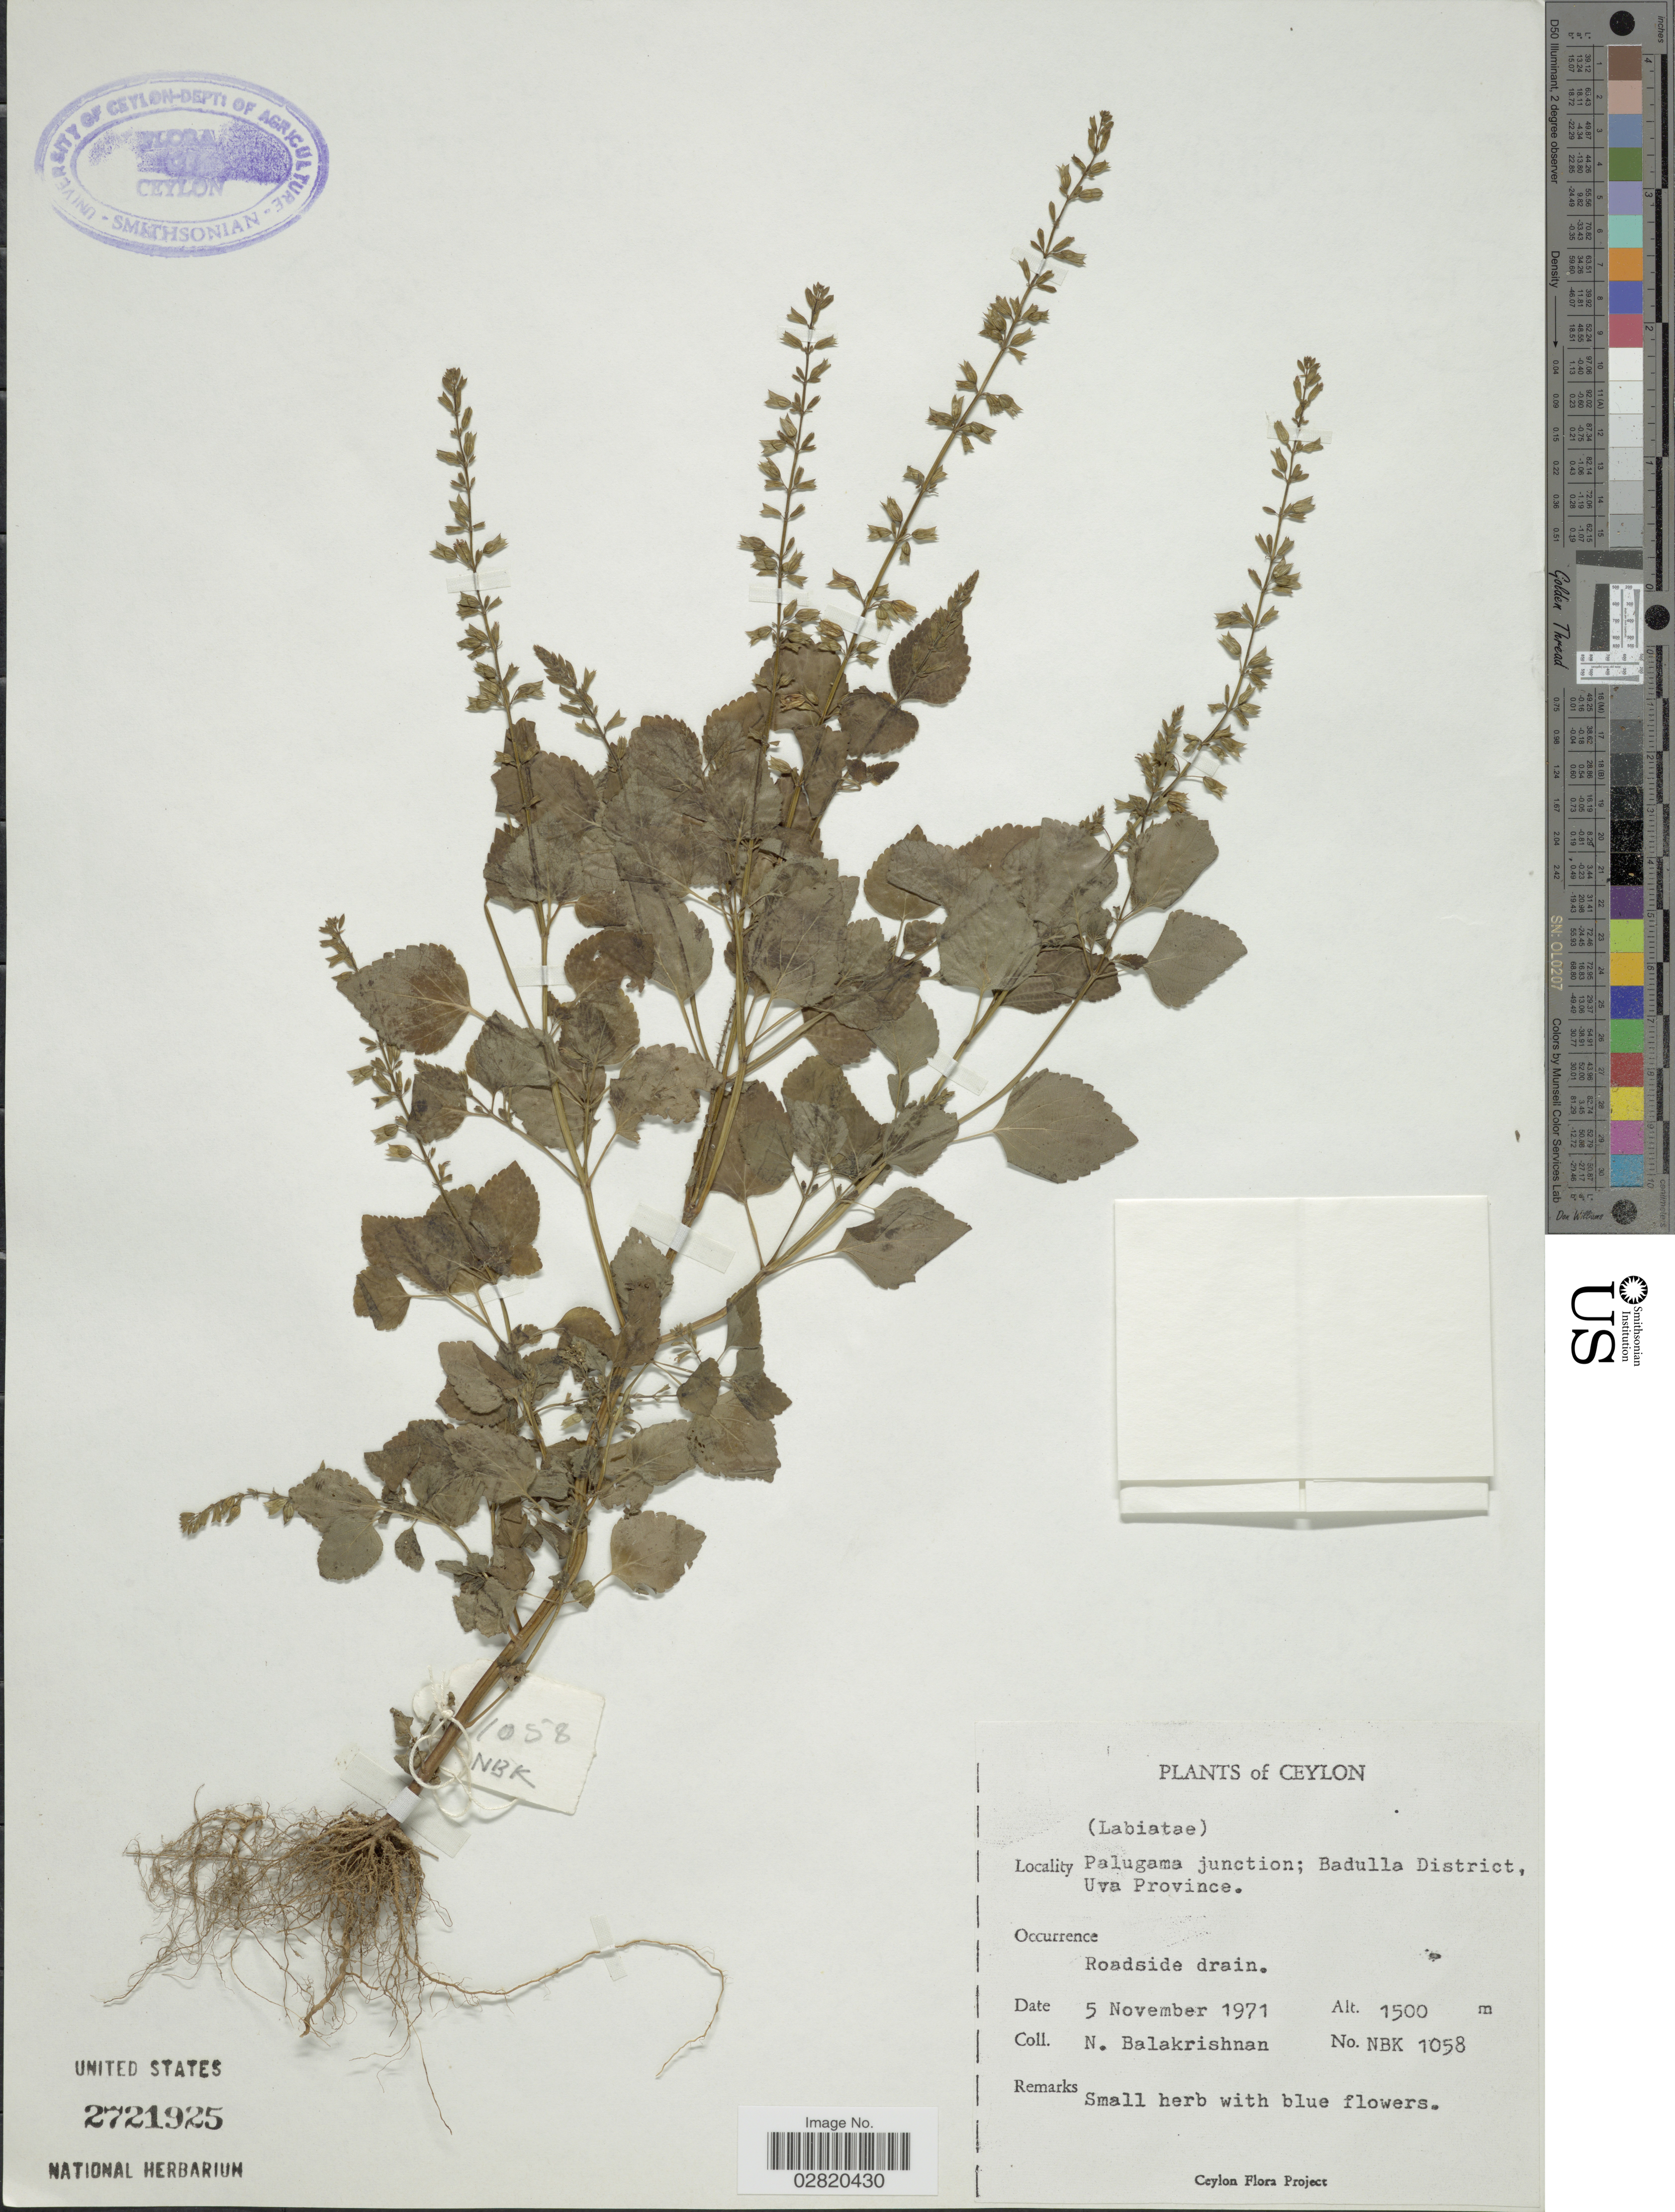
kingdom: Plantae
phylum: Tracheophyta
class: Magnoliopsida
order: Lamiales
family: Lamiaceae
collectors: N. Balakrishnan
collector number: NBK 1058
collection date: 1971-11-05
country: Sri Lanka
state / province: Uva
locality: Ceylon. Palugama junction; Badulla District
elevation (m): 1500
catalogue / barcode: US 2721925